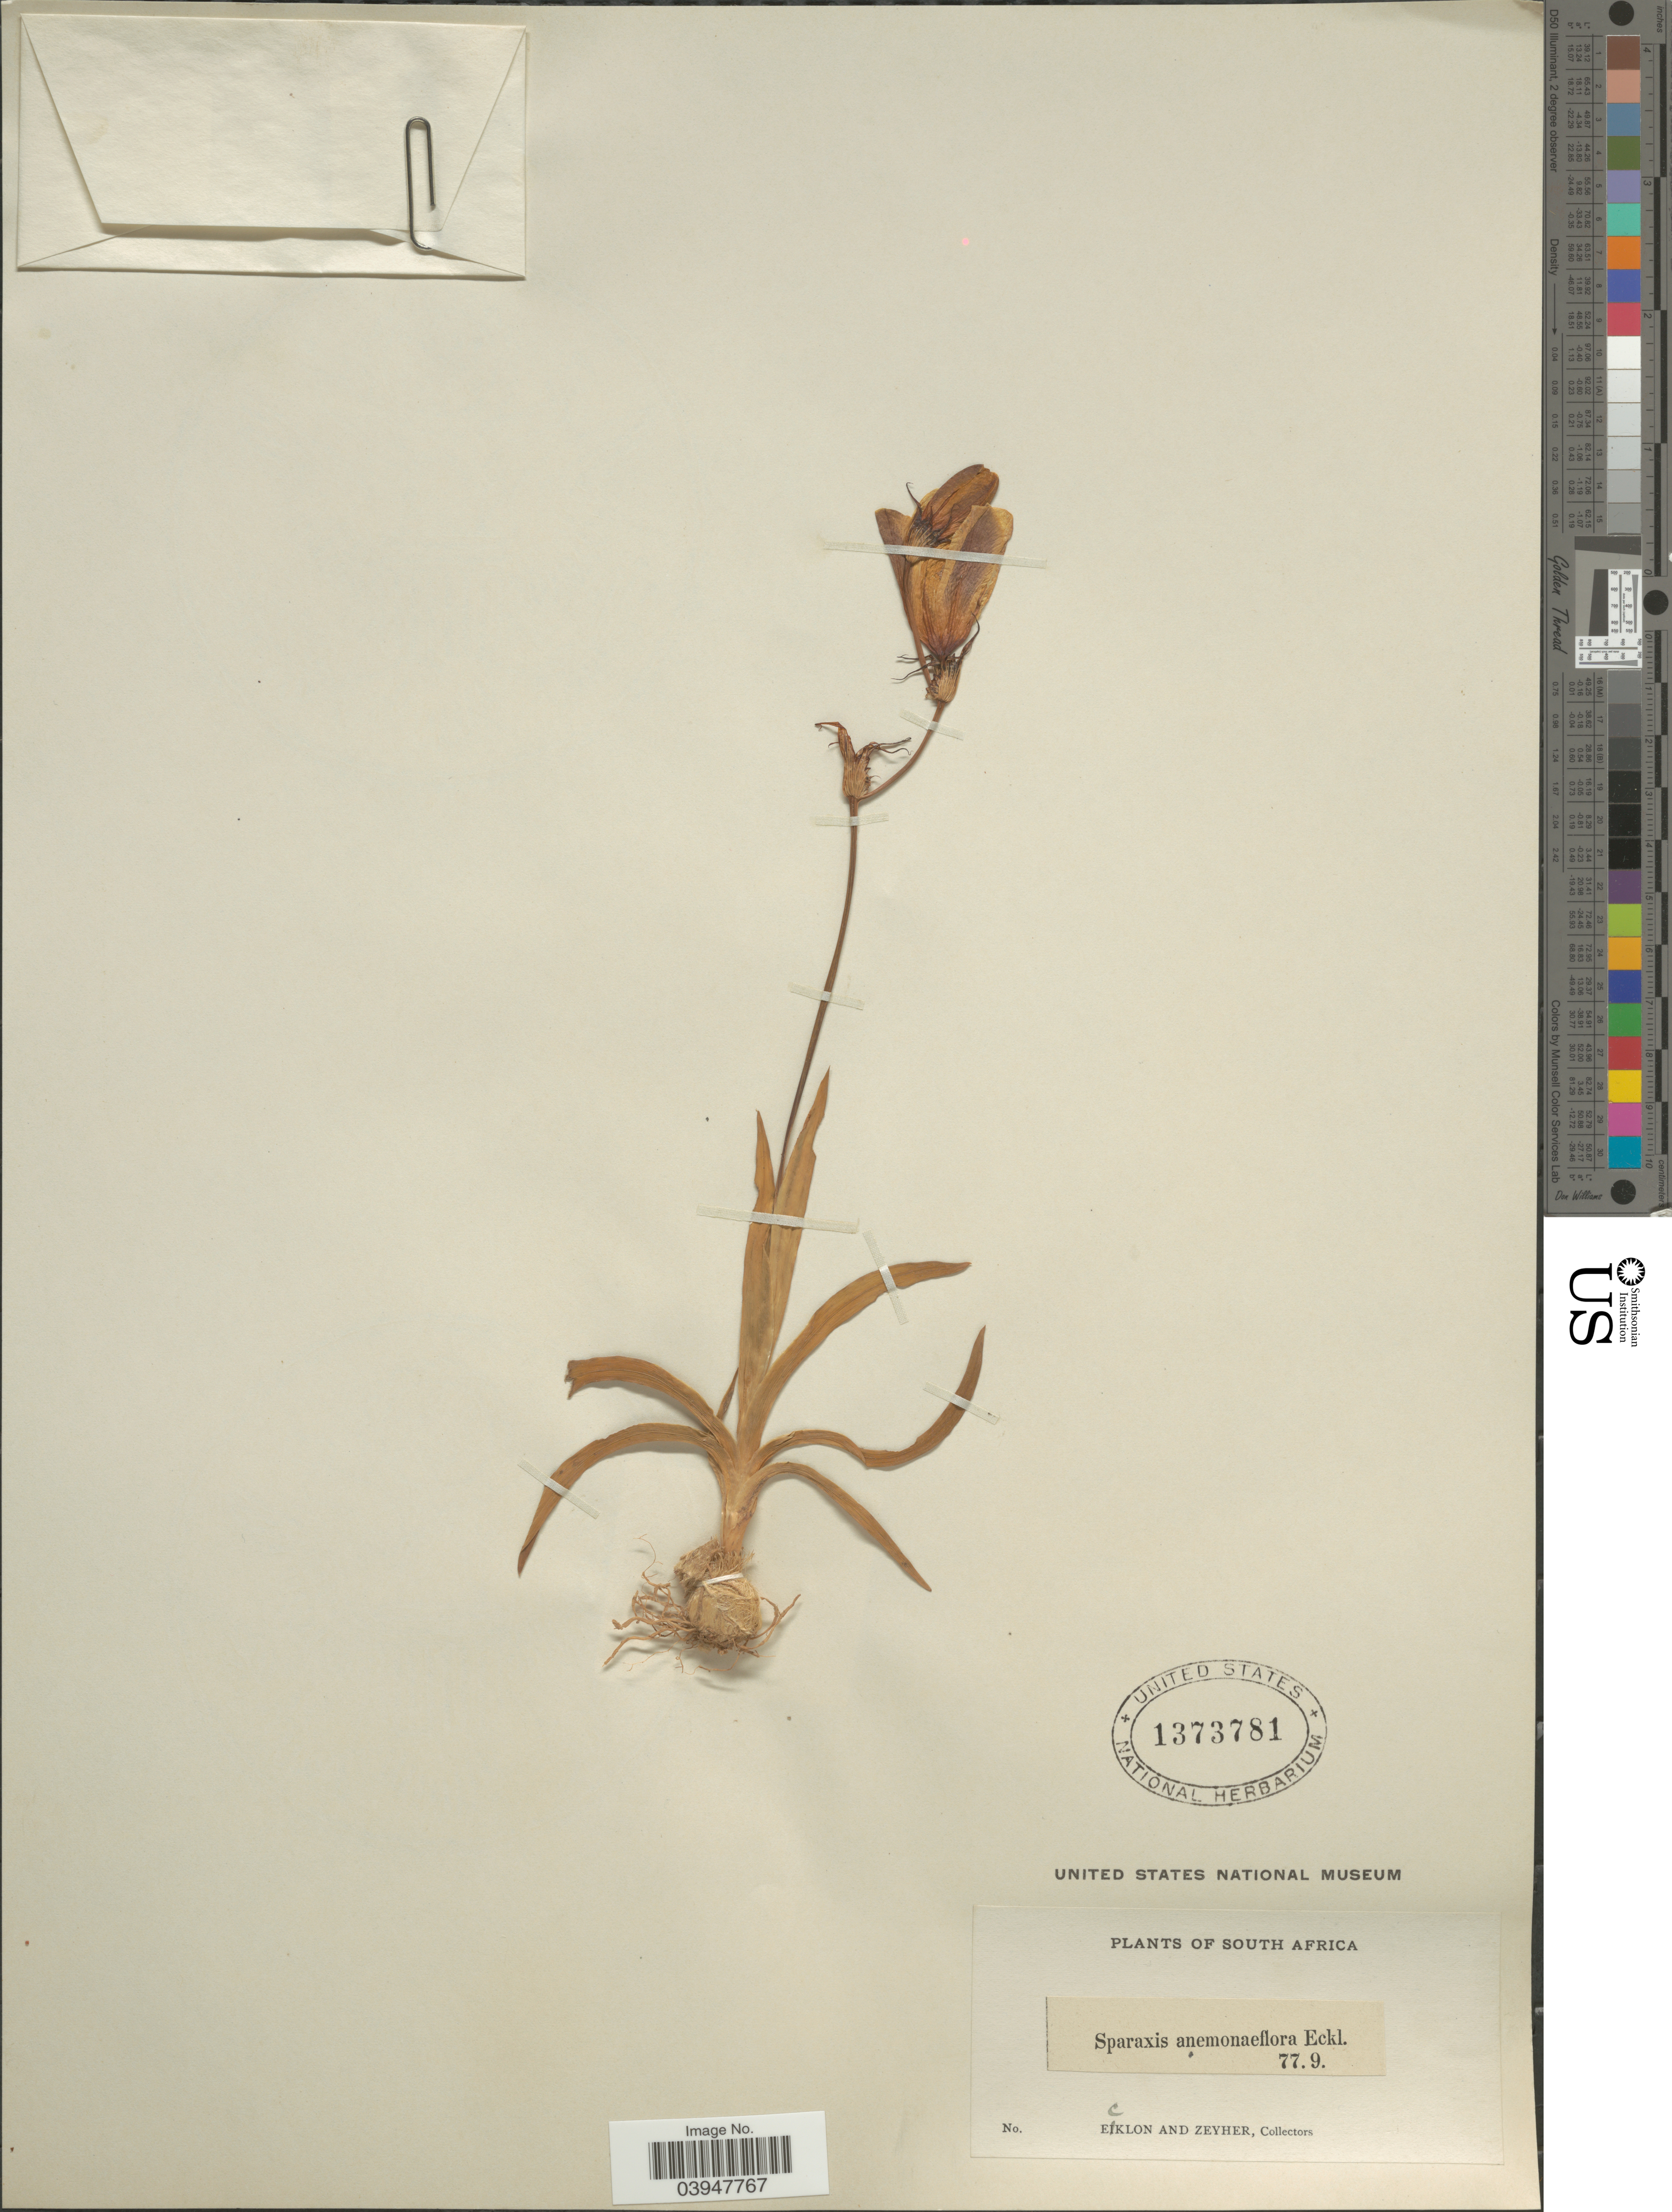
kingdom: Plantae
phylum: Tracheophyta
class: Liliopsida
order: Asparagales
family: Iridaceae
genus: Sparaxis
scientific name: Sparaxis anemoniflora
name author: (Jacq.) Ker Gawl.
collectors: -. Ecklon & -. Zeyher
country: South Africa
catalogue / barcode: US 1373781